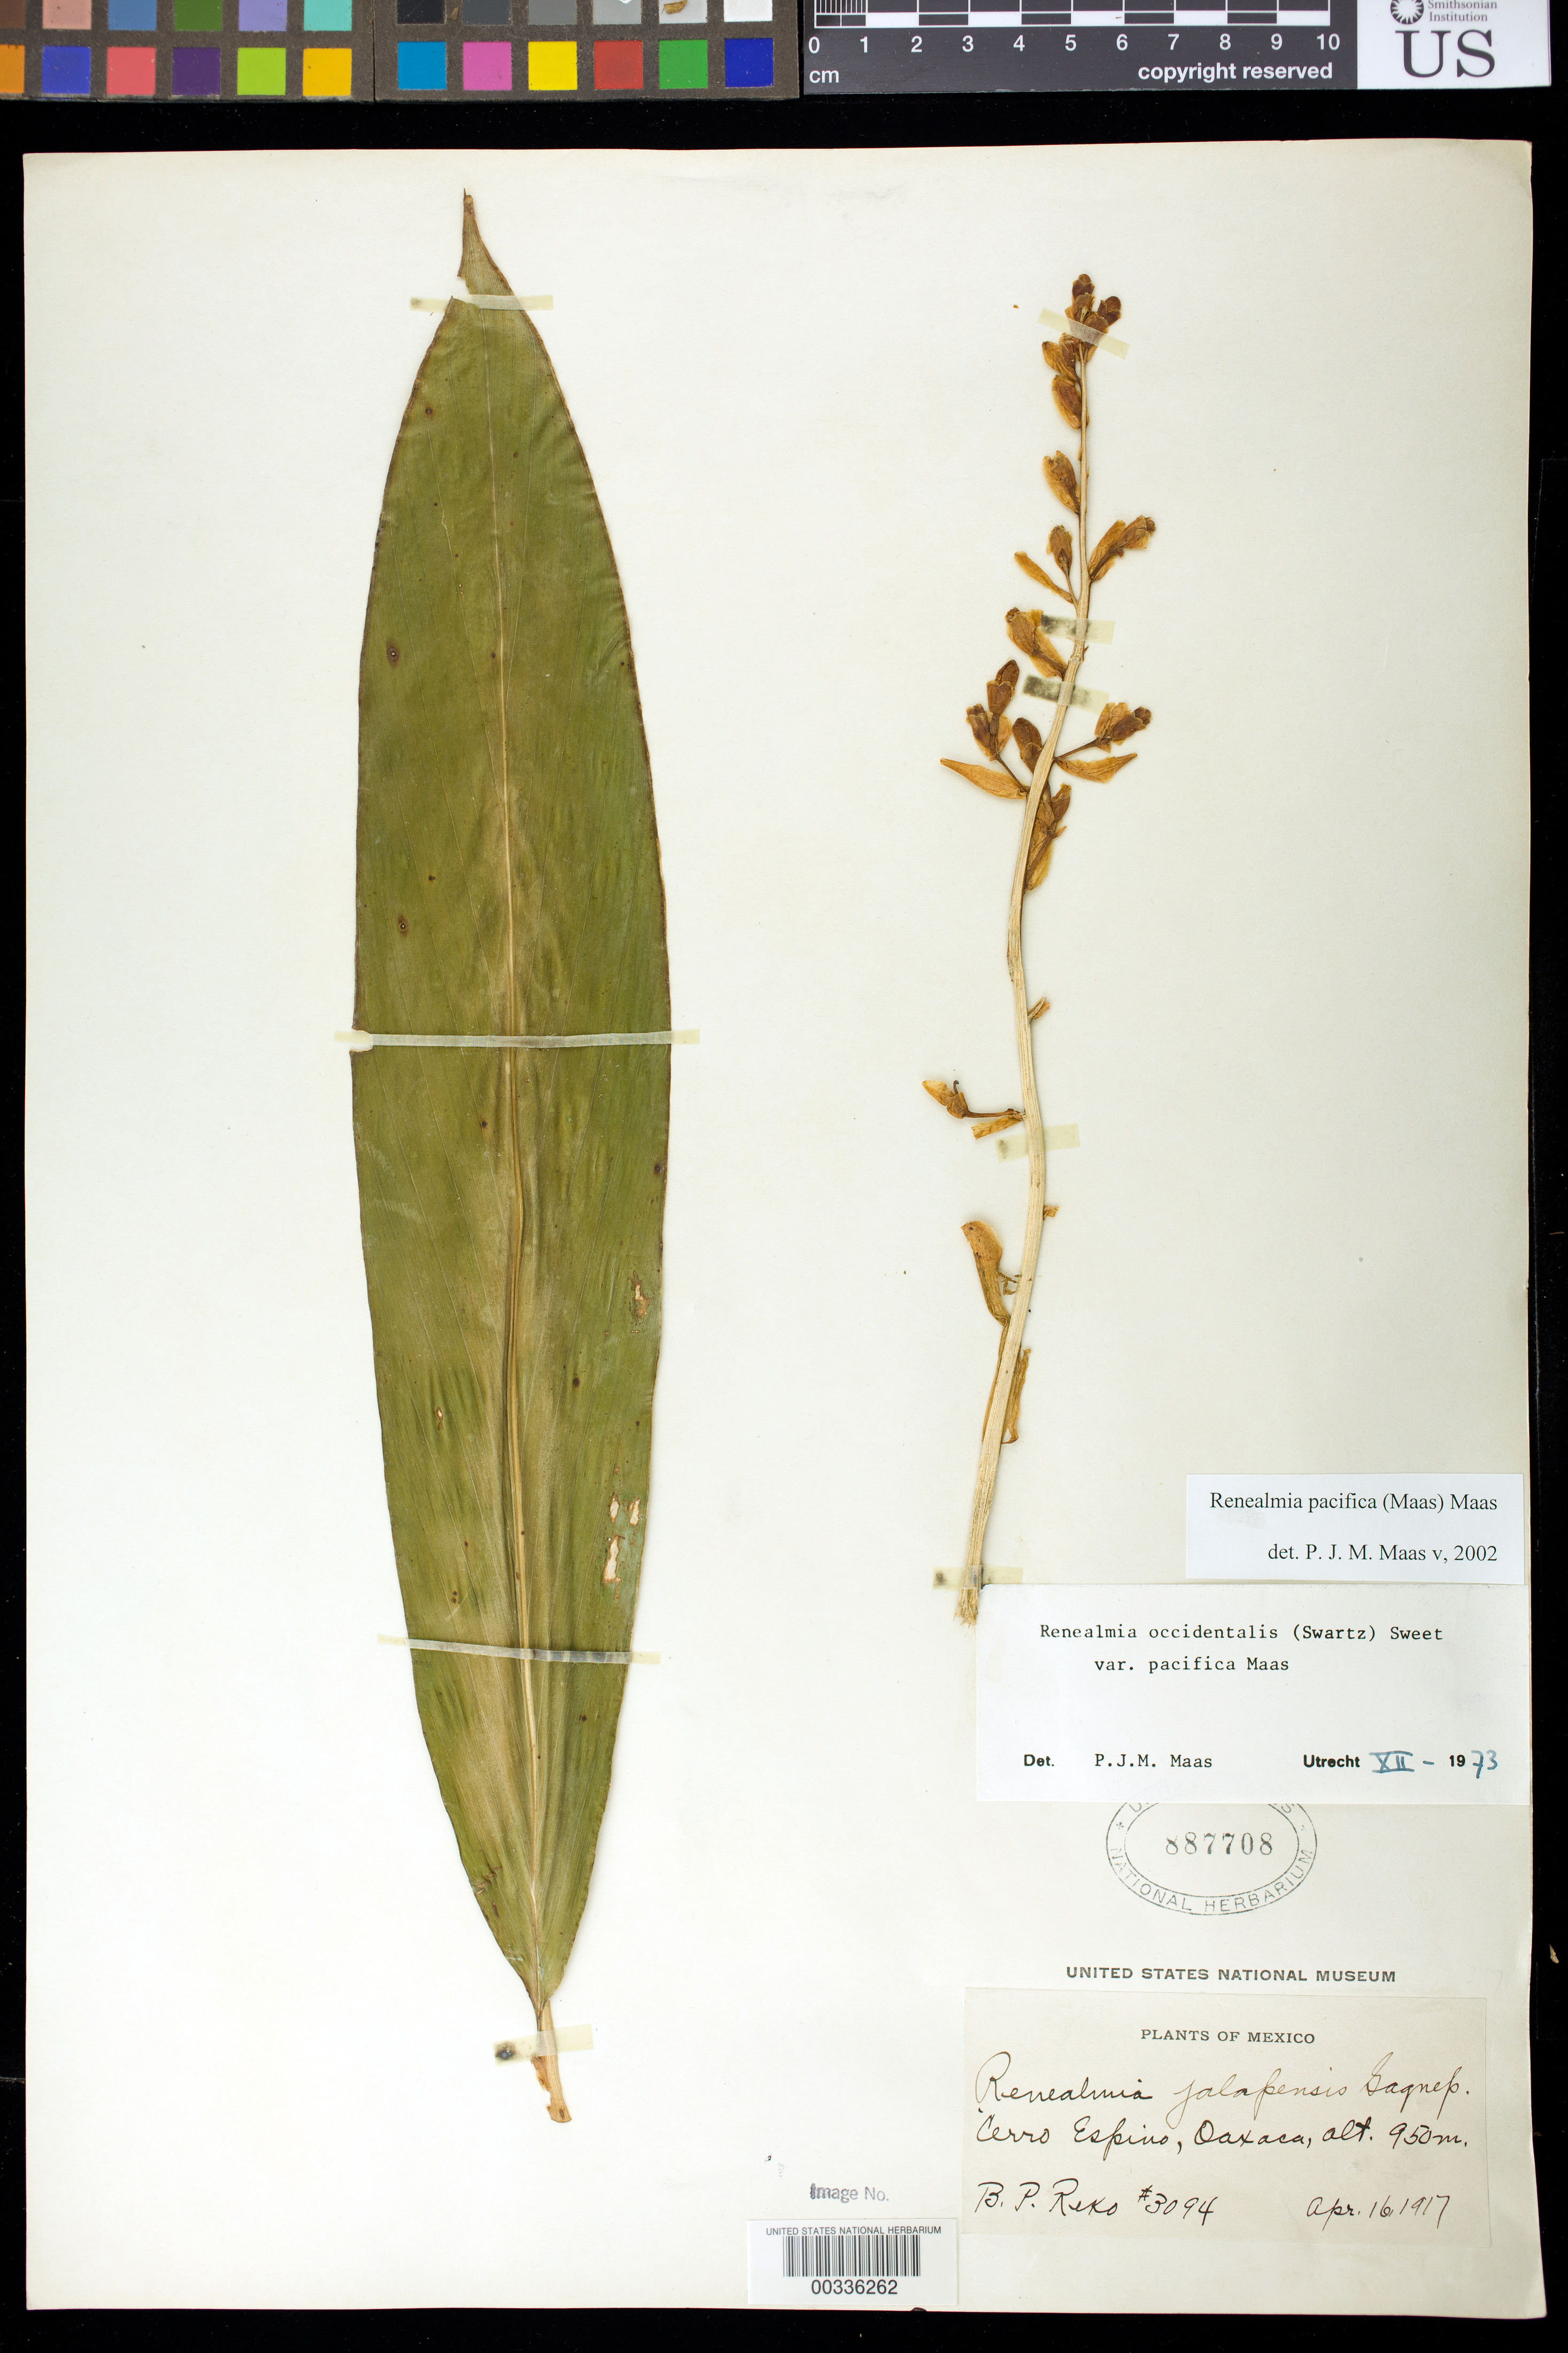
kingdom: Plantae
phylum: Tracheophyta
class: Liliopsida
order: Zingiberales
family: Zingiberaceae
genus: Renealmia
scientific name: Renealmia pacifica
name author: (Maas) Maas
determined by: Maas, Paul J. M.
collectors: B. P. Reko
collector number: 3094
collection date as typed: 16 Apr 1917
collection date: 1917-04-16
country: Mexico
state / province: Oaxaca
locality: Cerro espino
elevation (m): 950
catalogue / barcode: US 887708